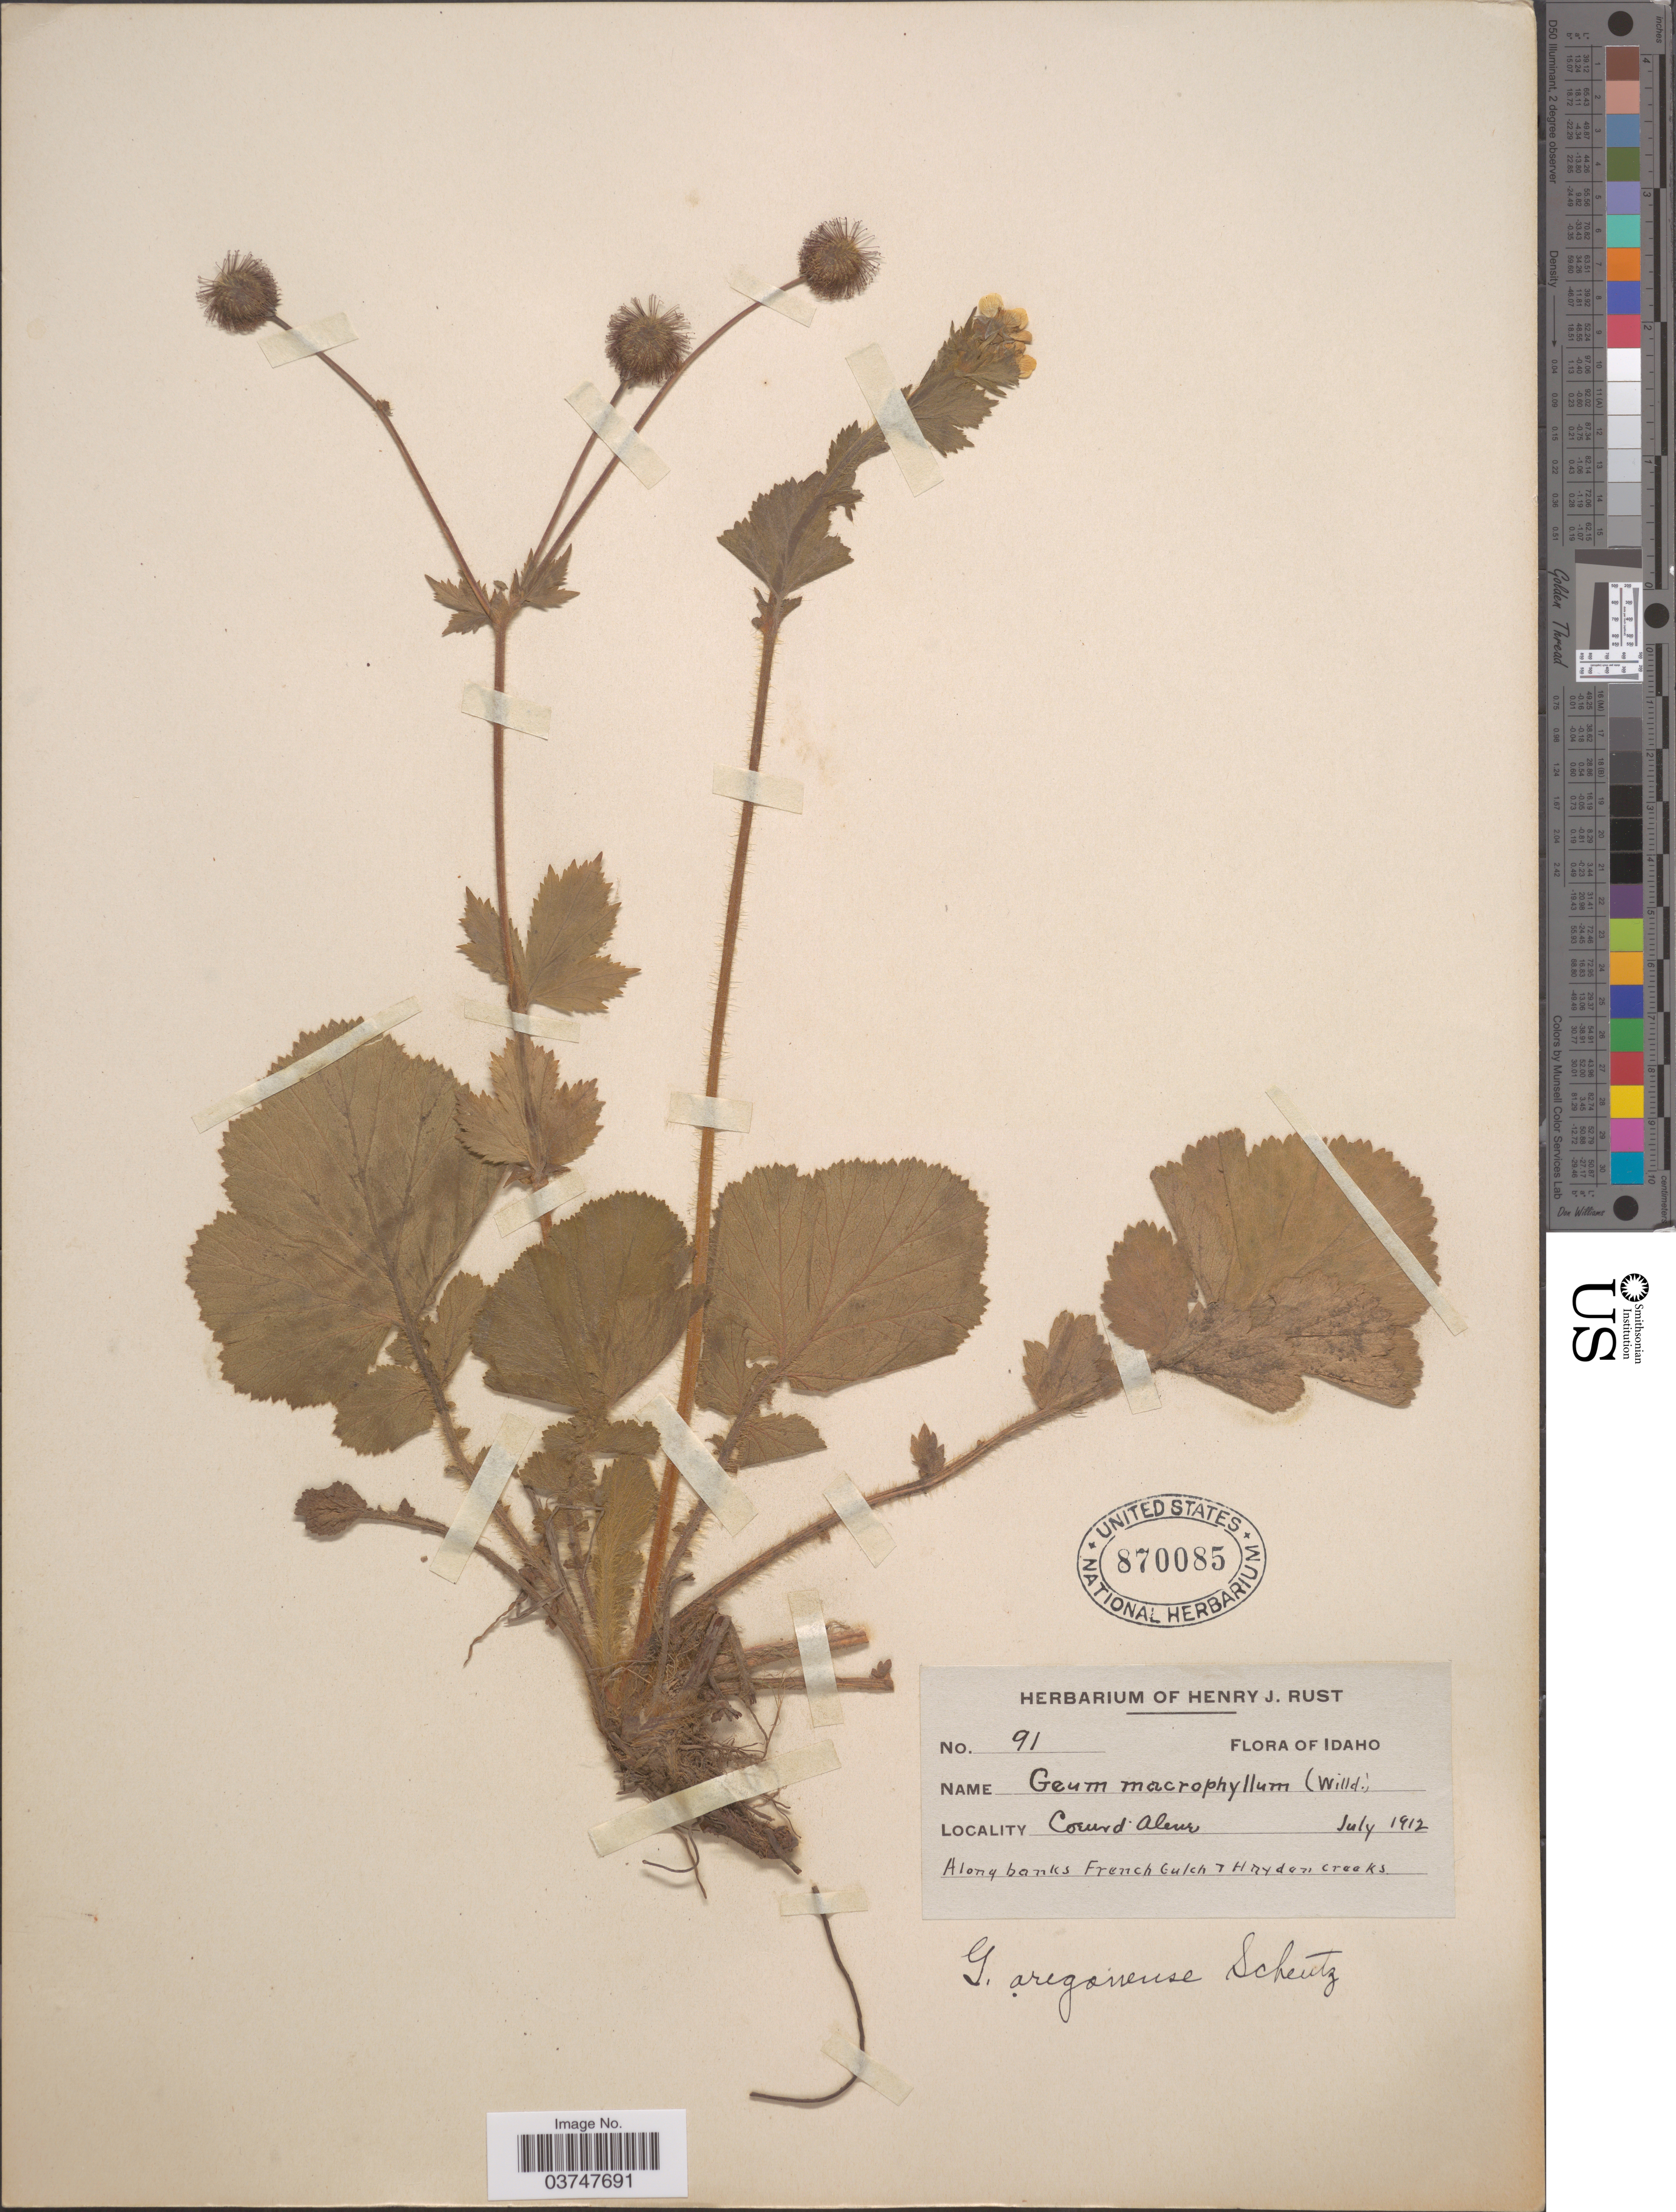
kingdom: Plantae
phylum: Tracheophyta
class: Magnoliopsida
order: Rosales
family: Rosaceae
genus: Geum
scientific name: Geum oregonense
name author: Rydb.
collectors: ex herb. Henry J. Rust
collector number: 91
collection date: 1912-07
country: United States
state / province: Idaho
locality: Coeur d'Alene. Along banks French Gulf & Hayden Creeks.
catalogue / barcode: US 870085